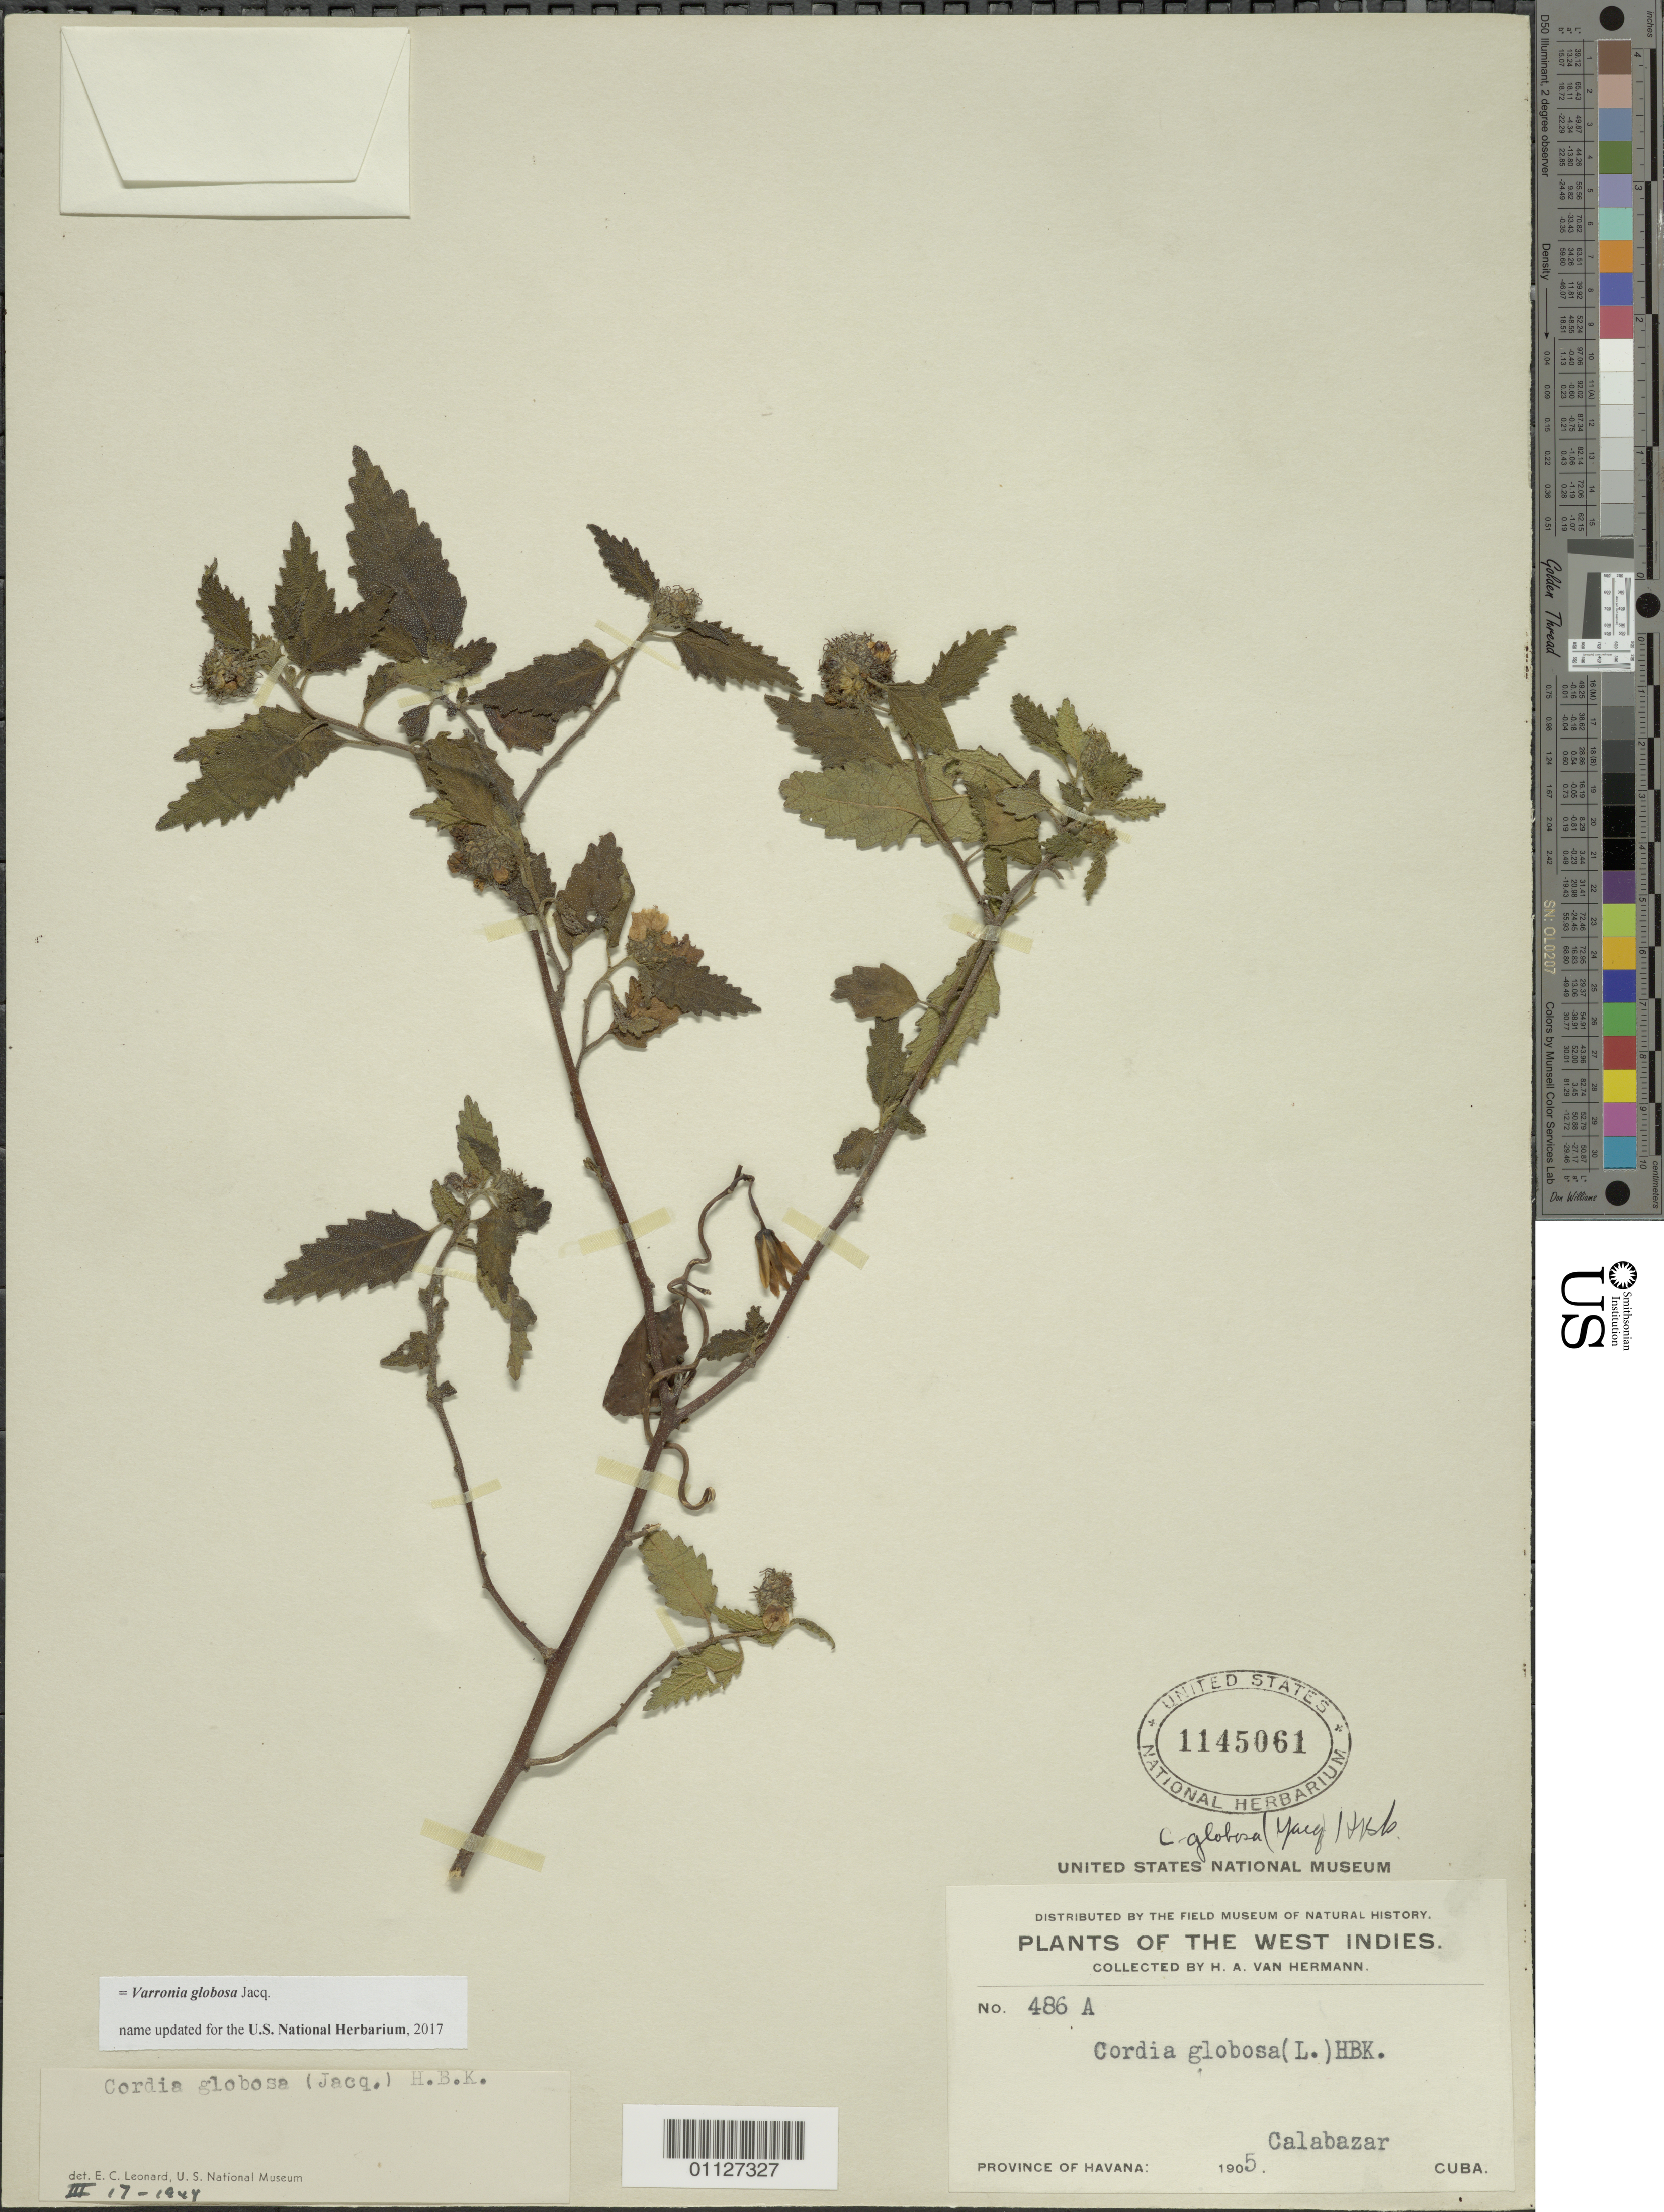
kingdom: Plantae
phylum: Tracheophyta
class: Magnoliopsida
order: Boraginales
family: Cordiaceae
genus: Varronia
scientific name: Varronia globosa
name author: Jacq.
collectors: H. A. Van Hermann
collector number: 486 A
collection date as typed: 01 Jan 1905 to 31 Dec 1905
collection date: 1905-01-01/1905-12-31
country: Cuba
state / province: La Habana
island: Cuba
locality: Municipio de Boyeros; Calabazar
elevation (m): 60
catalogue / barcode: US 1145061